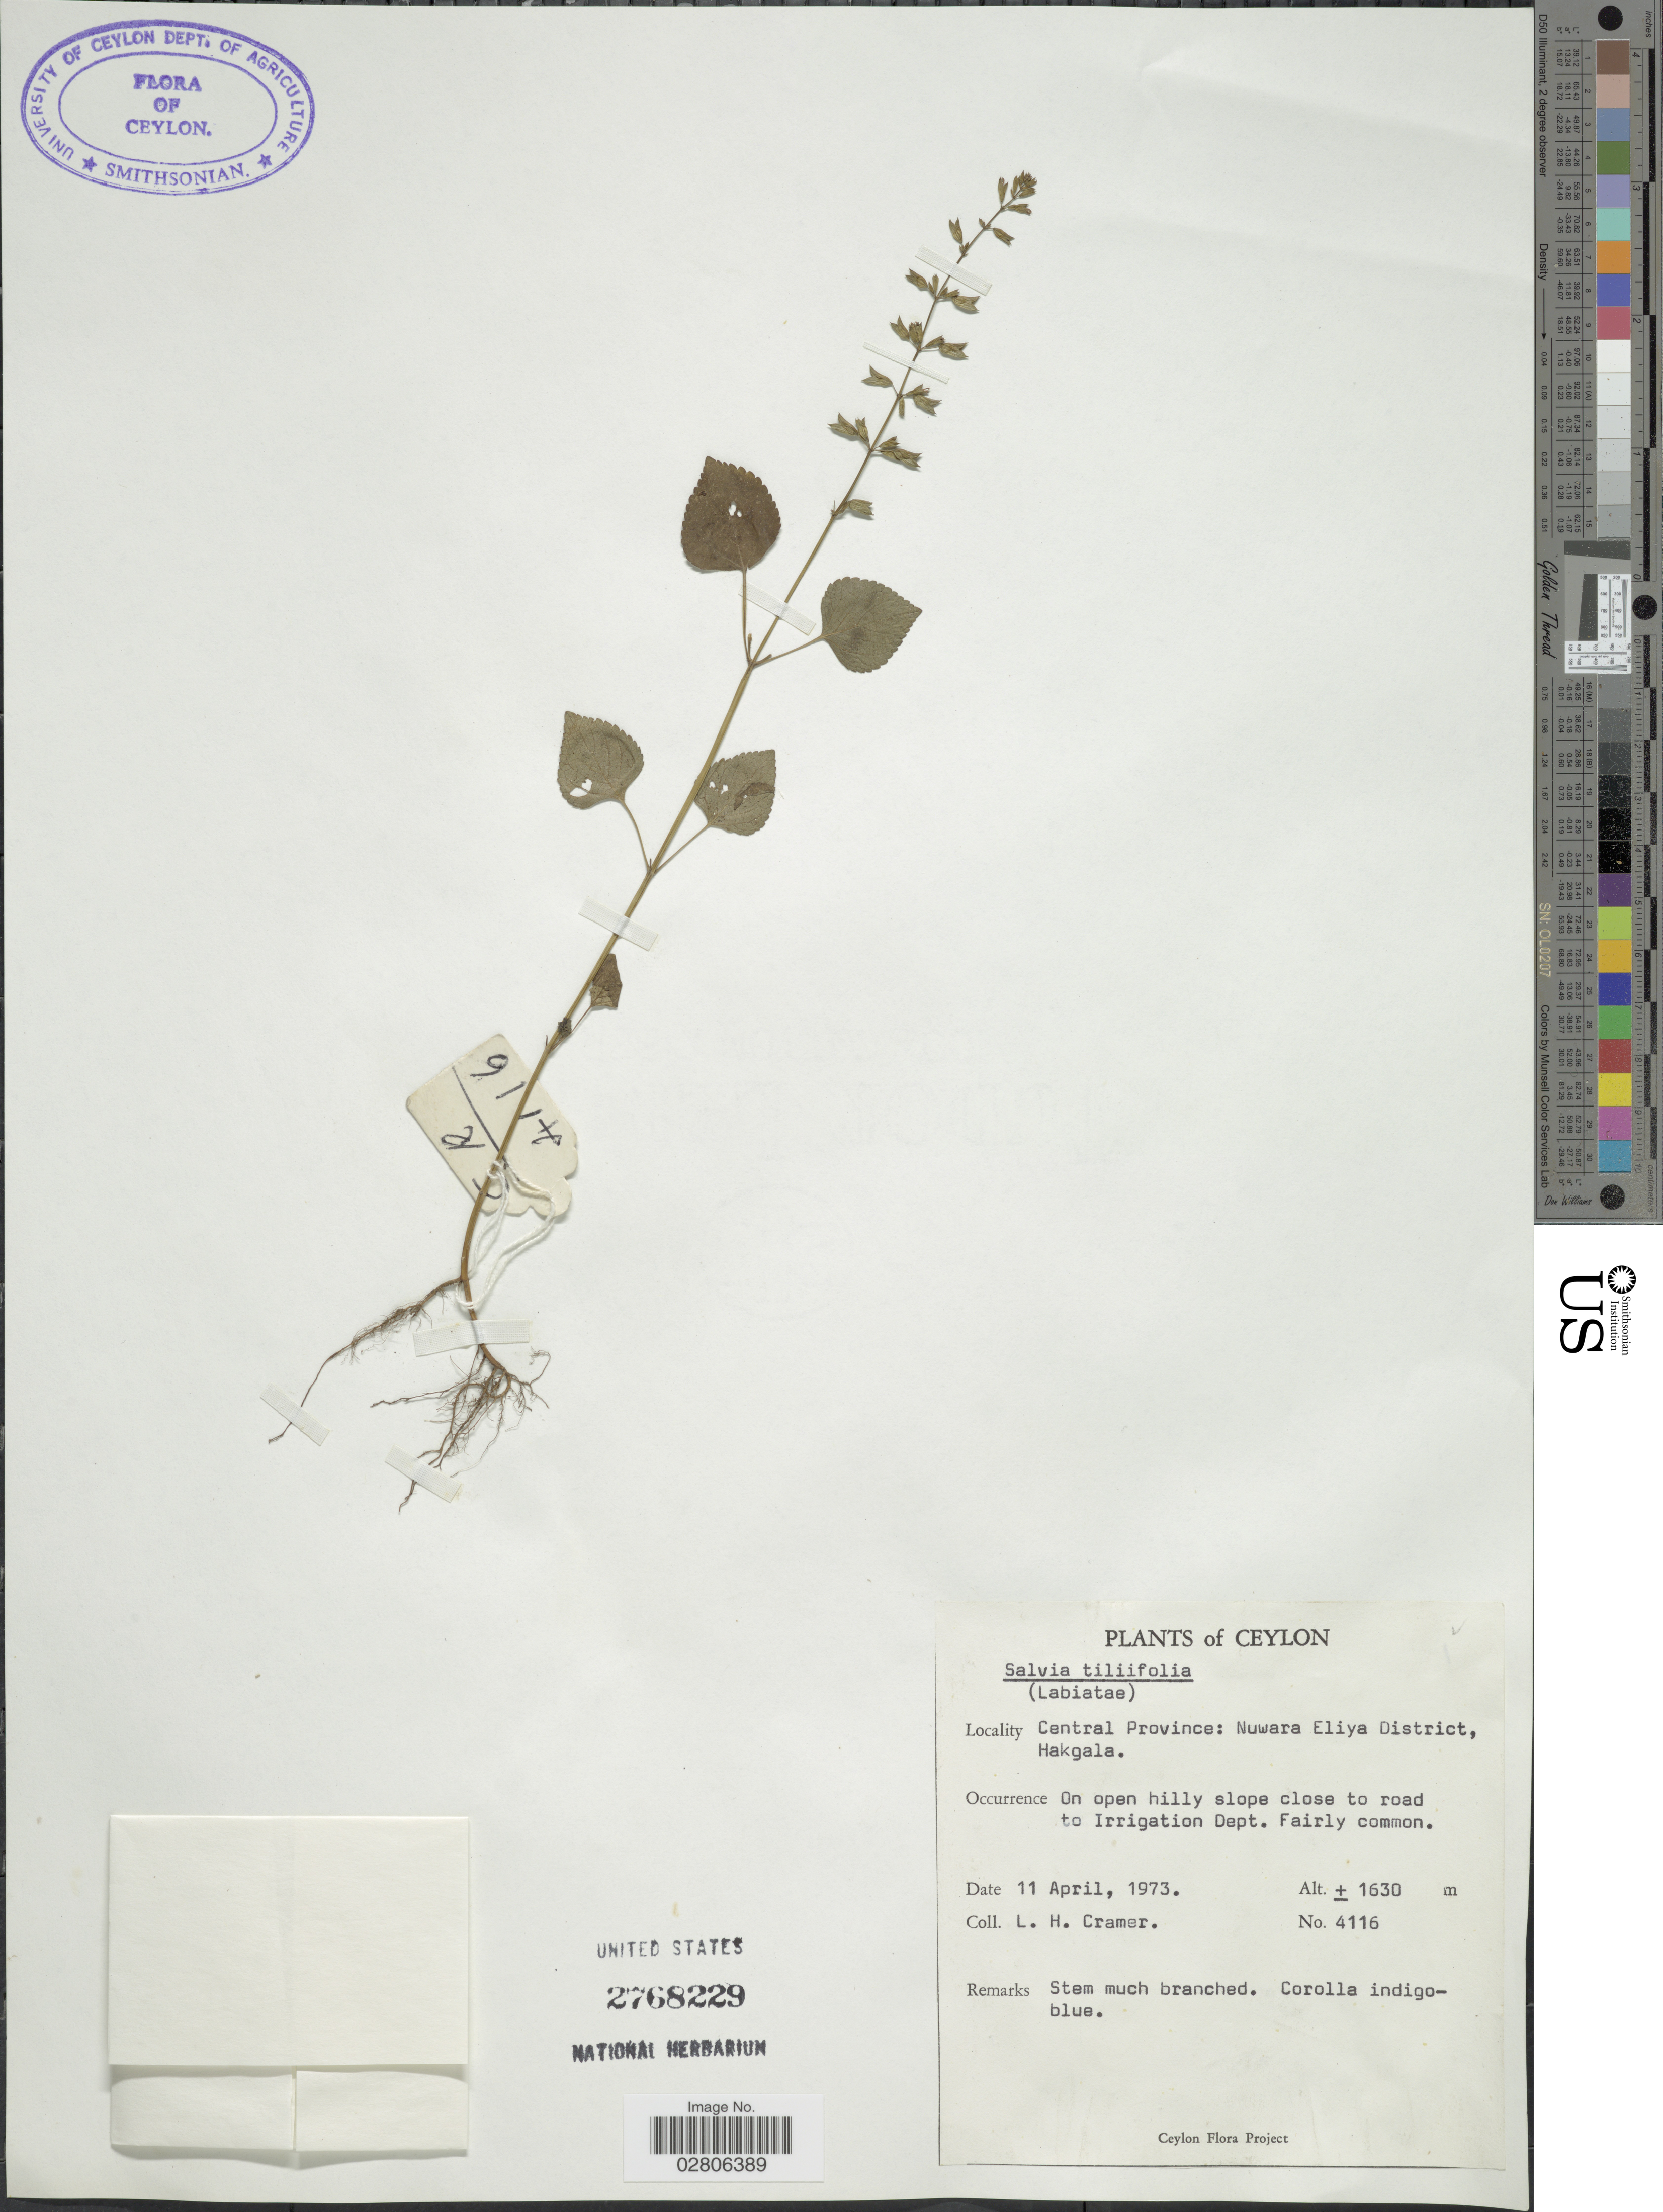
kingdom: Plantae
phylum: Tracheophyta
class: Magnoliopsida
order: Lamiales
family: Lamiaceae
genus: Salvia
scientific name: Salvia tiliifolia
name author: Vahl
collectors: L. H. Cramer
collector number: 4116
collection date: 1973-04-11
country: Sri Lanka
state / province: Central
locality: Ceylon. Nuwara Eliya District, Hakgala. On open hilly slope close to road to Irrigation Dept.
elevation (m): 1630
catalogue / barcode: US 2768229